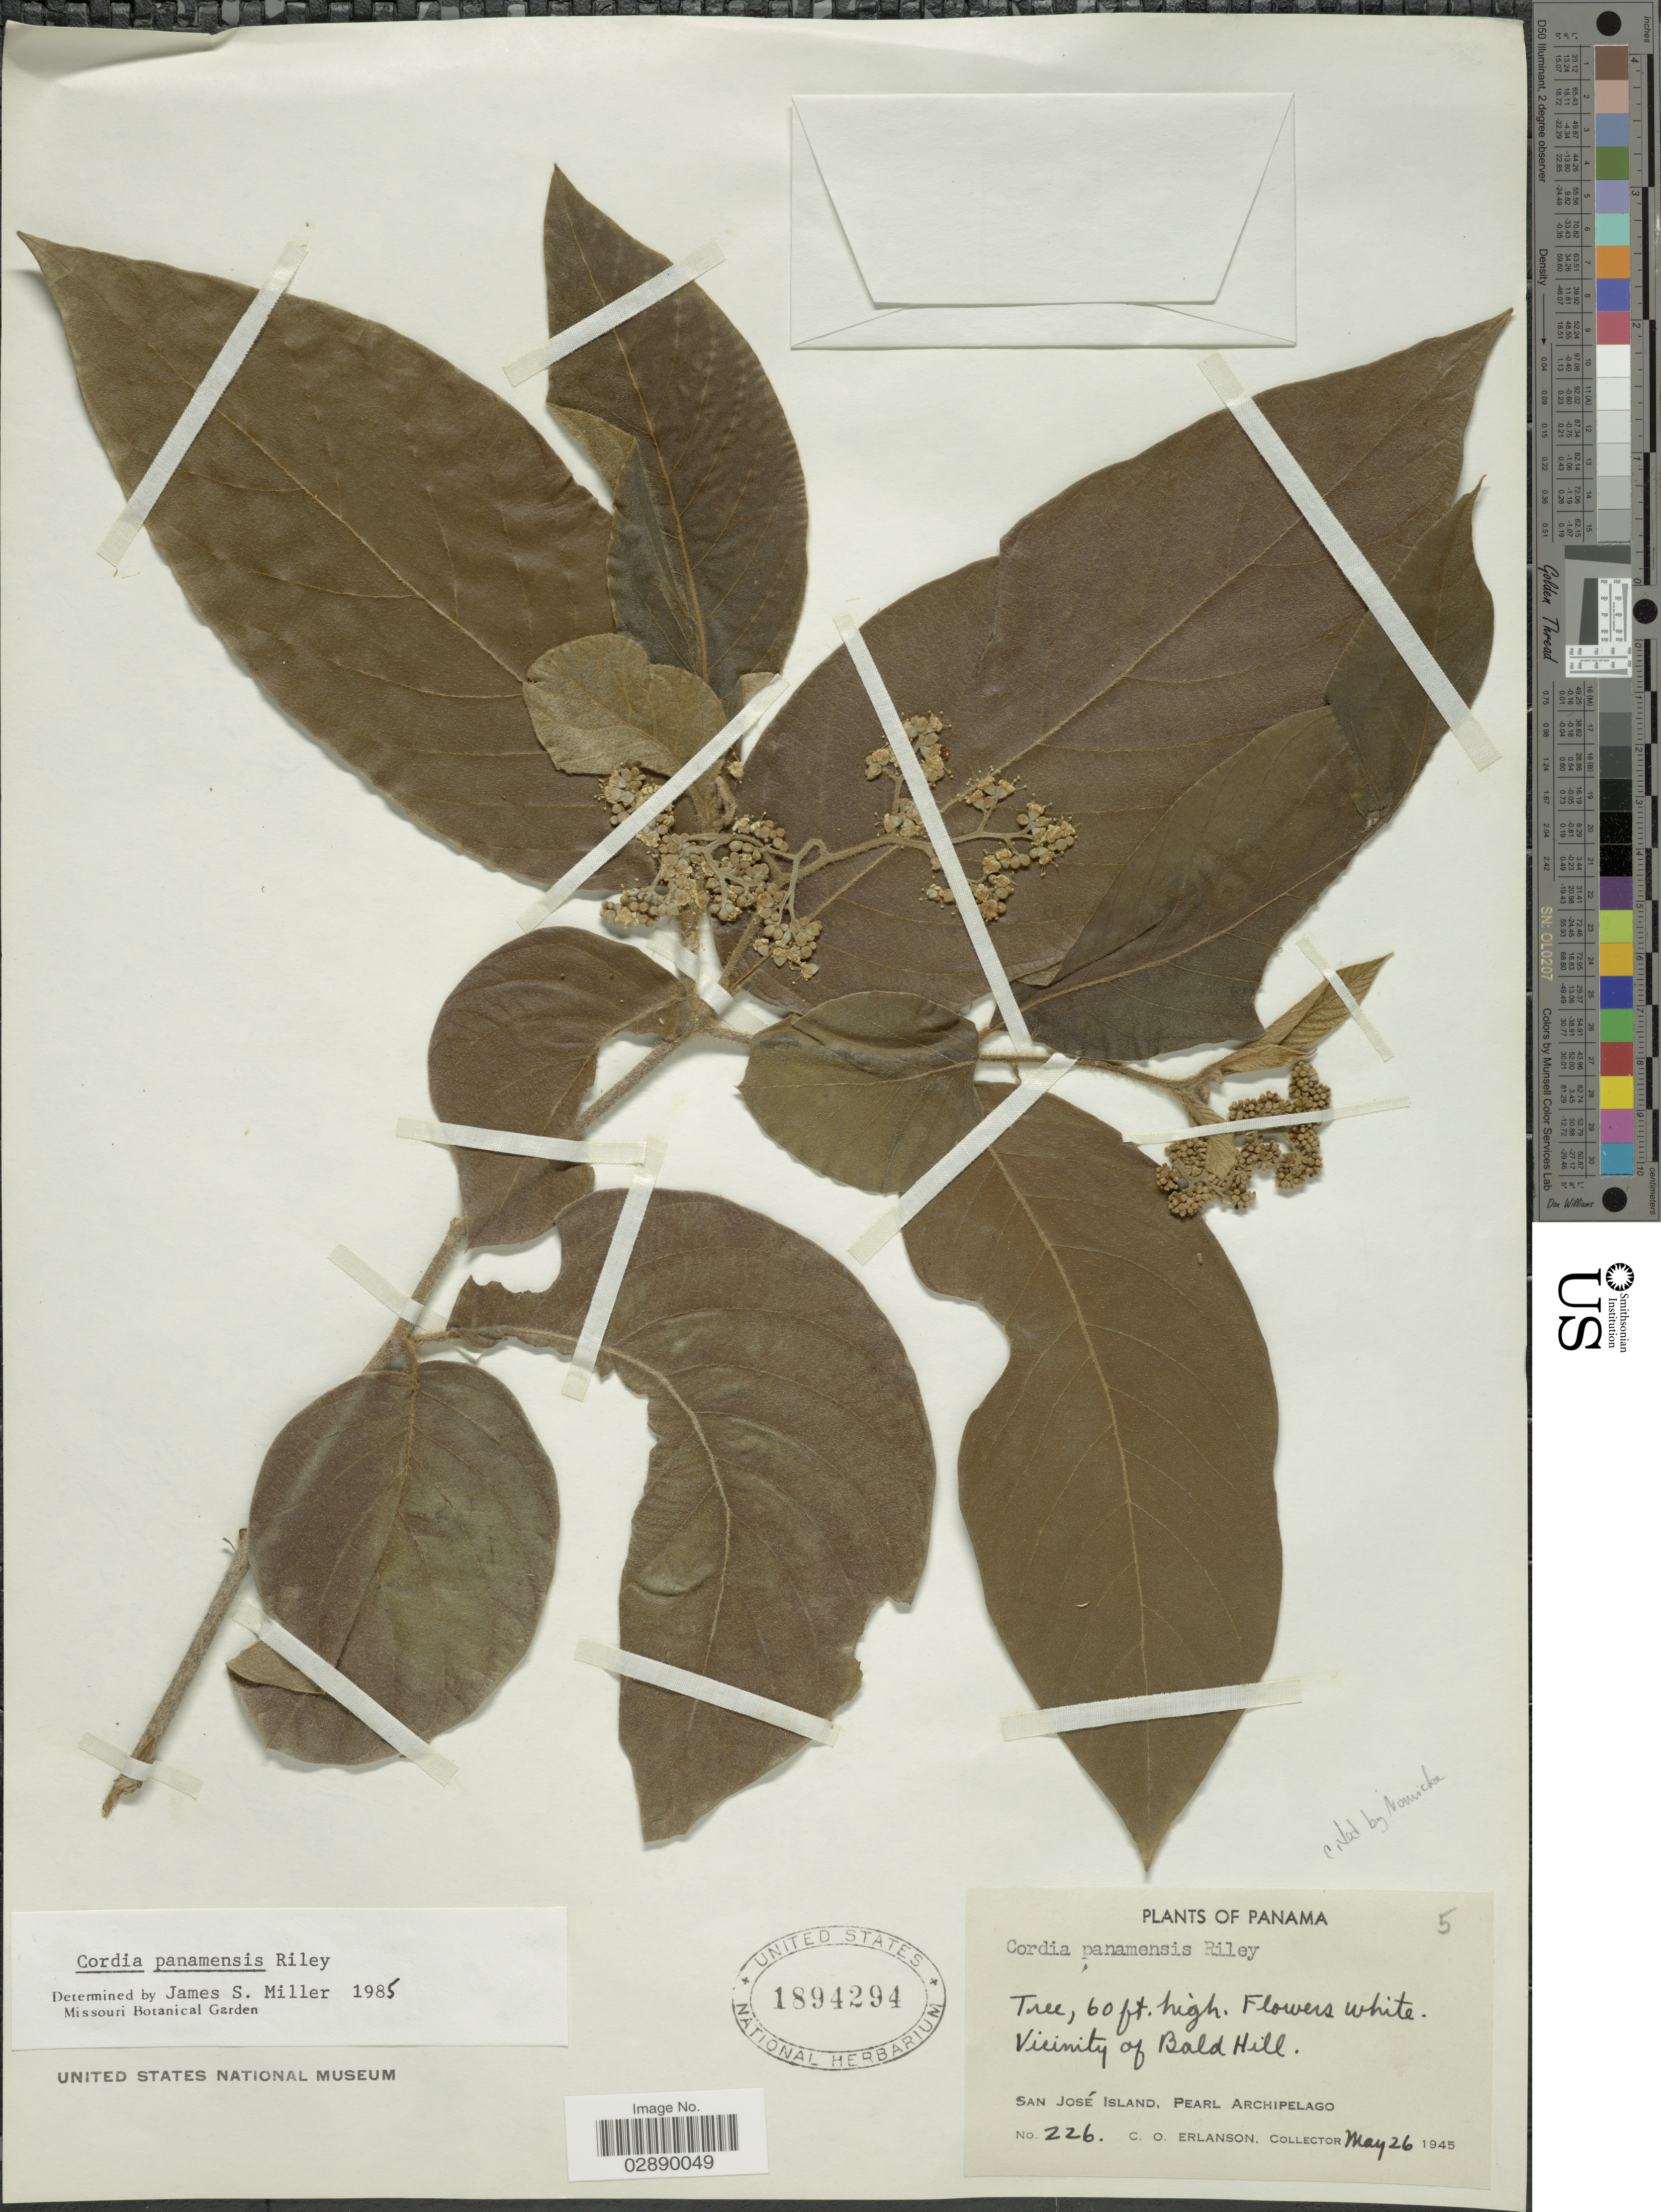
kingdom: Plantae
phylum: Tracheophyta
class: Magnoliopsida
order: Boraginales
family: Cordiaceae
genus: Cordia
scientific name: Cordia panamensis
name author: L. Riley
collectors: C. O. Erlanson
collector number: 226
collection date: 1945-05-26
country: Panama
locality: Vicinity of Bald Hill. San José Island, Pearl Archipelago.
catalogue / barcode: US 1894294